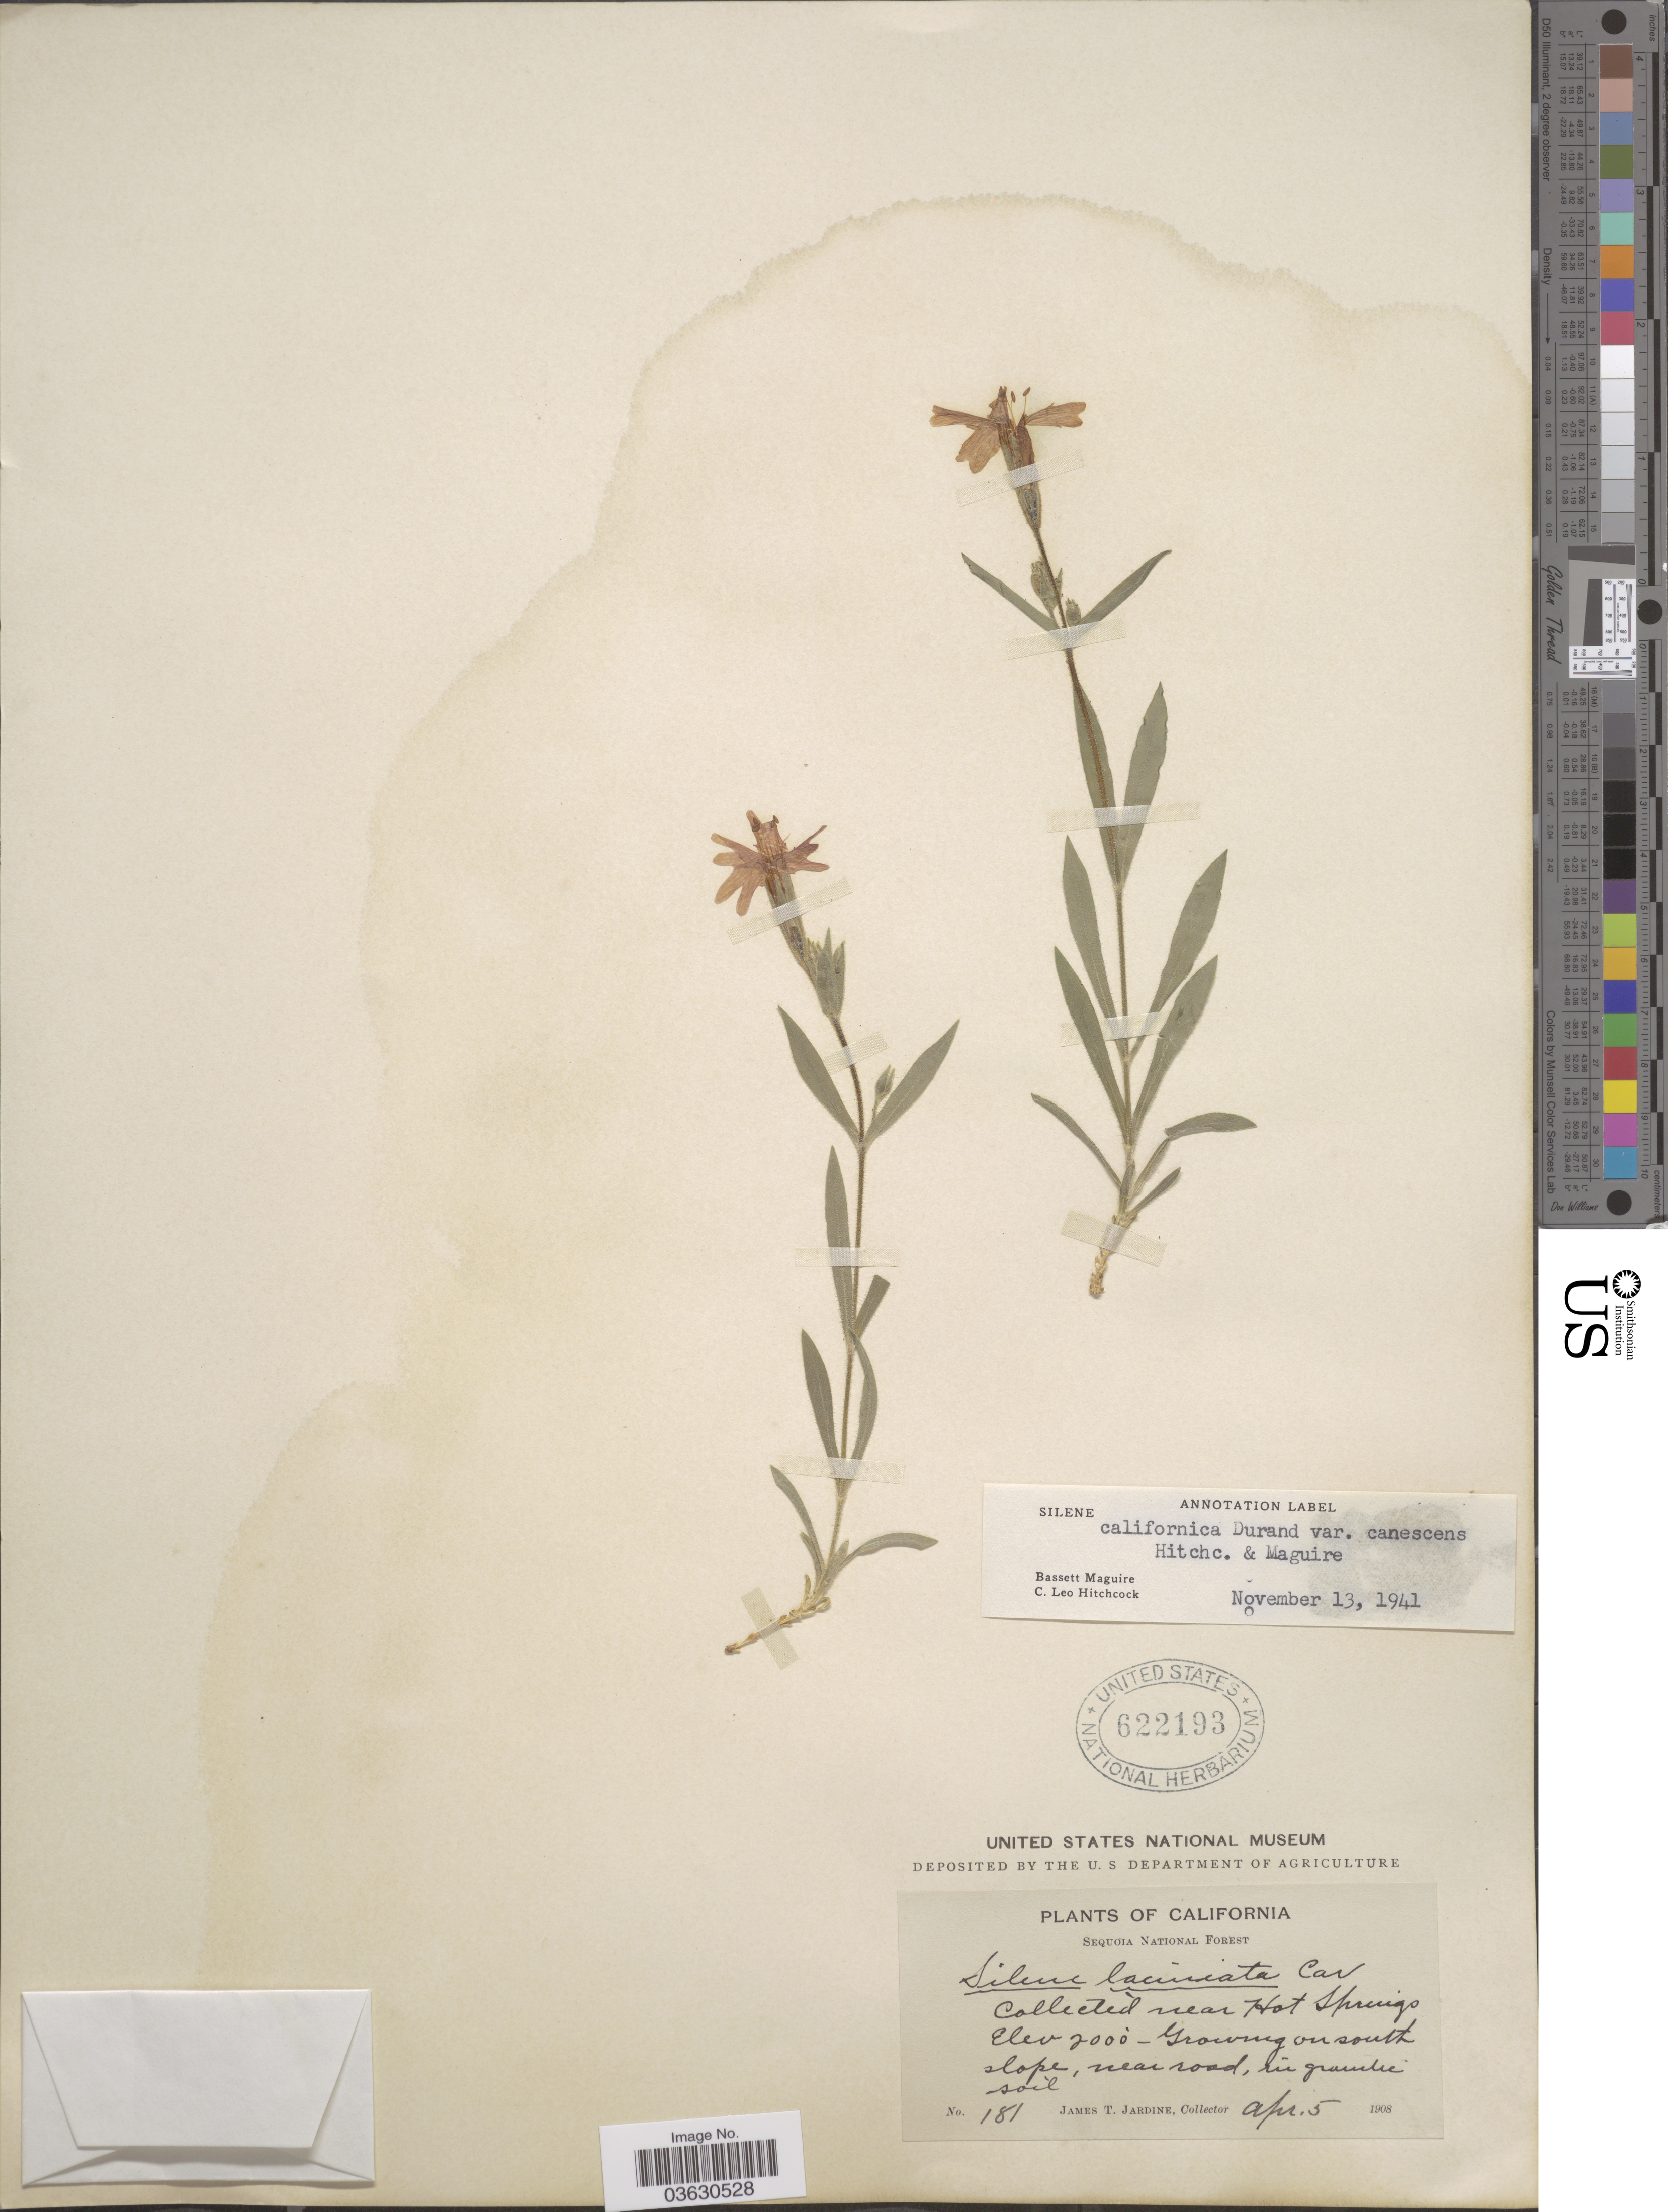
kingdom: Plantae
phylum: Tracheophyta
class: Magnoliopsida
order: Caryophyllales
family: Caryophyllaceae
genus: Silene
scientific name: Silene californica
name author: Durand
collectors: J. T. Jardine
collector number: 181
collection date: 1908-04-05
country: United States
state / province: California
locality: Sequoia National Forest. Near Hot Springs.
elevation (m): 610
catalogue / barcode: US 622193